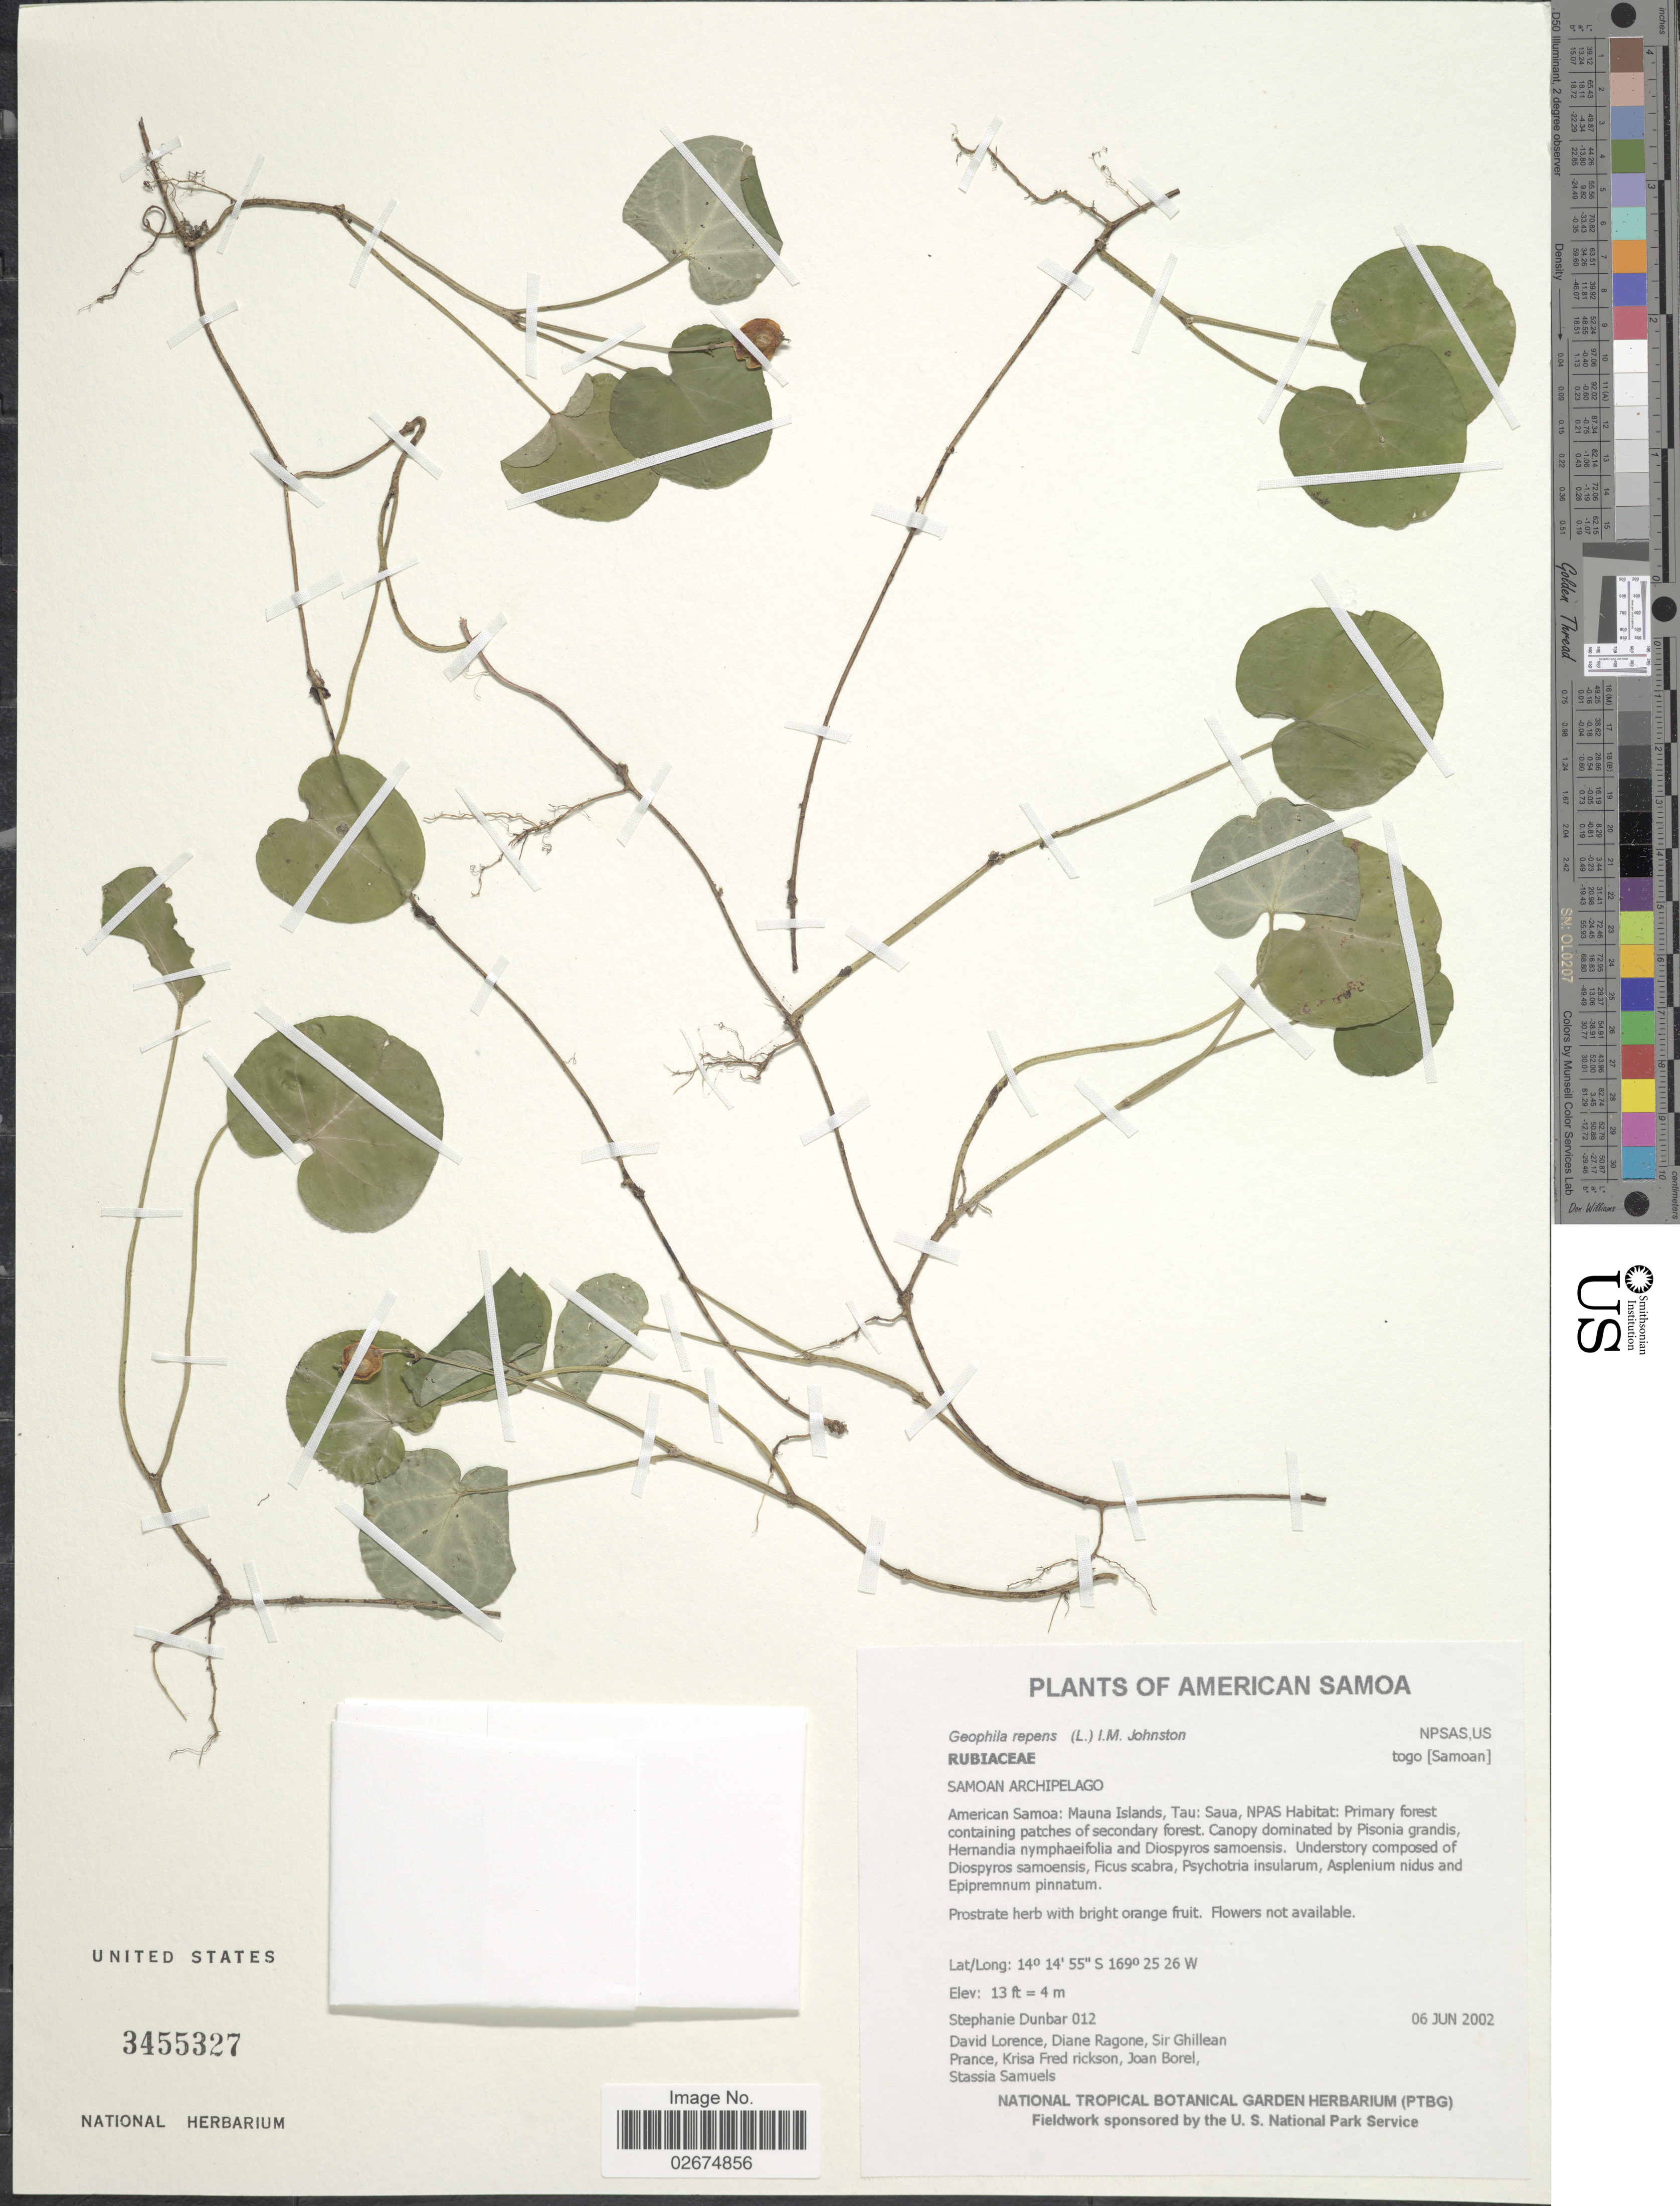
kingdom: Plantae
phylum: Tracheophyta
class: Magnoliopsida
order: Gentianales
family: Rubiaceae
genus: Geophila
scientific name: Geophila repens var. asiatica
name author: (Cham. & Schltdl.) Fosberg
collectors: D. Lorence, D. Ragone, G. T. Prance, K. Rickson & et al.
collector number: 012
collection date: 2002-06-06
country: American Samoa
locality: Samoan Archipelago. Mauna Islands, Tau: Saua, NPAS Habitat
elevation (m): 4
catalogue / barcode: US 3455327